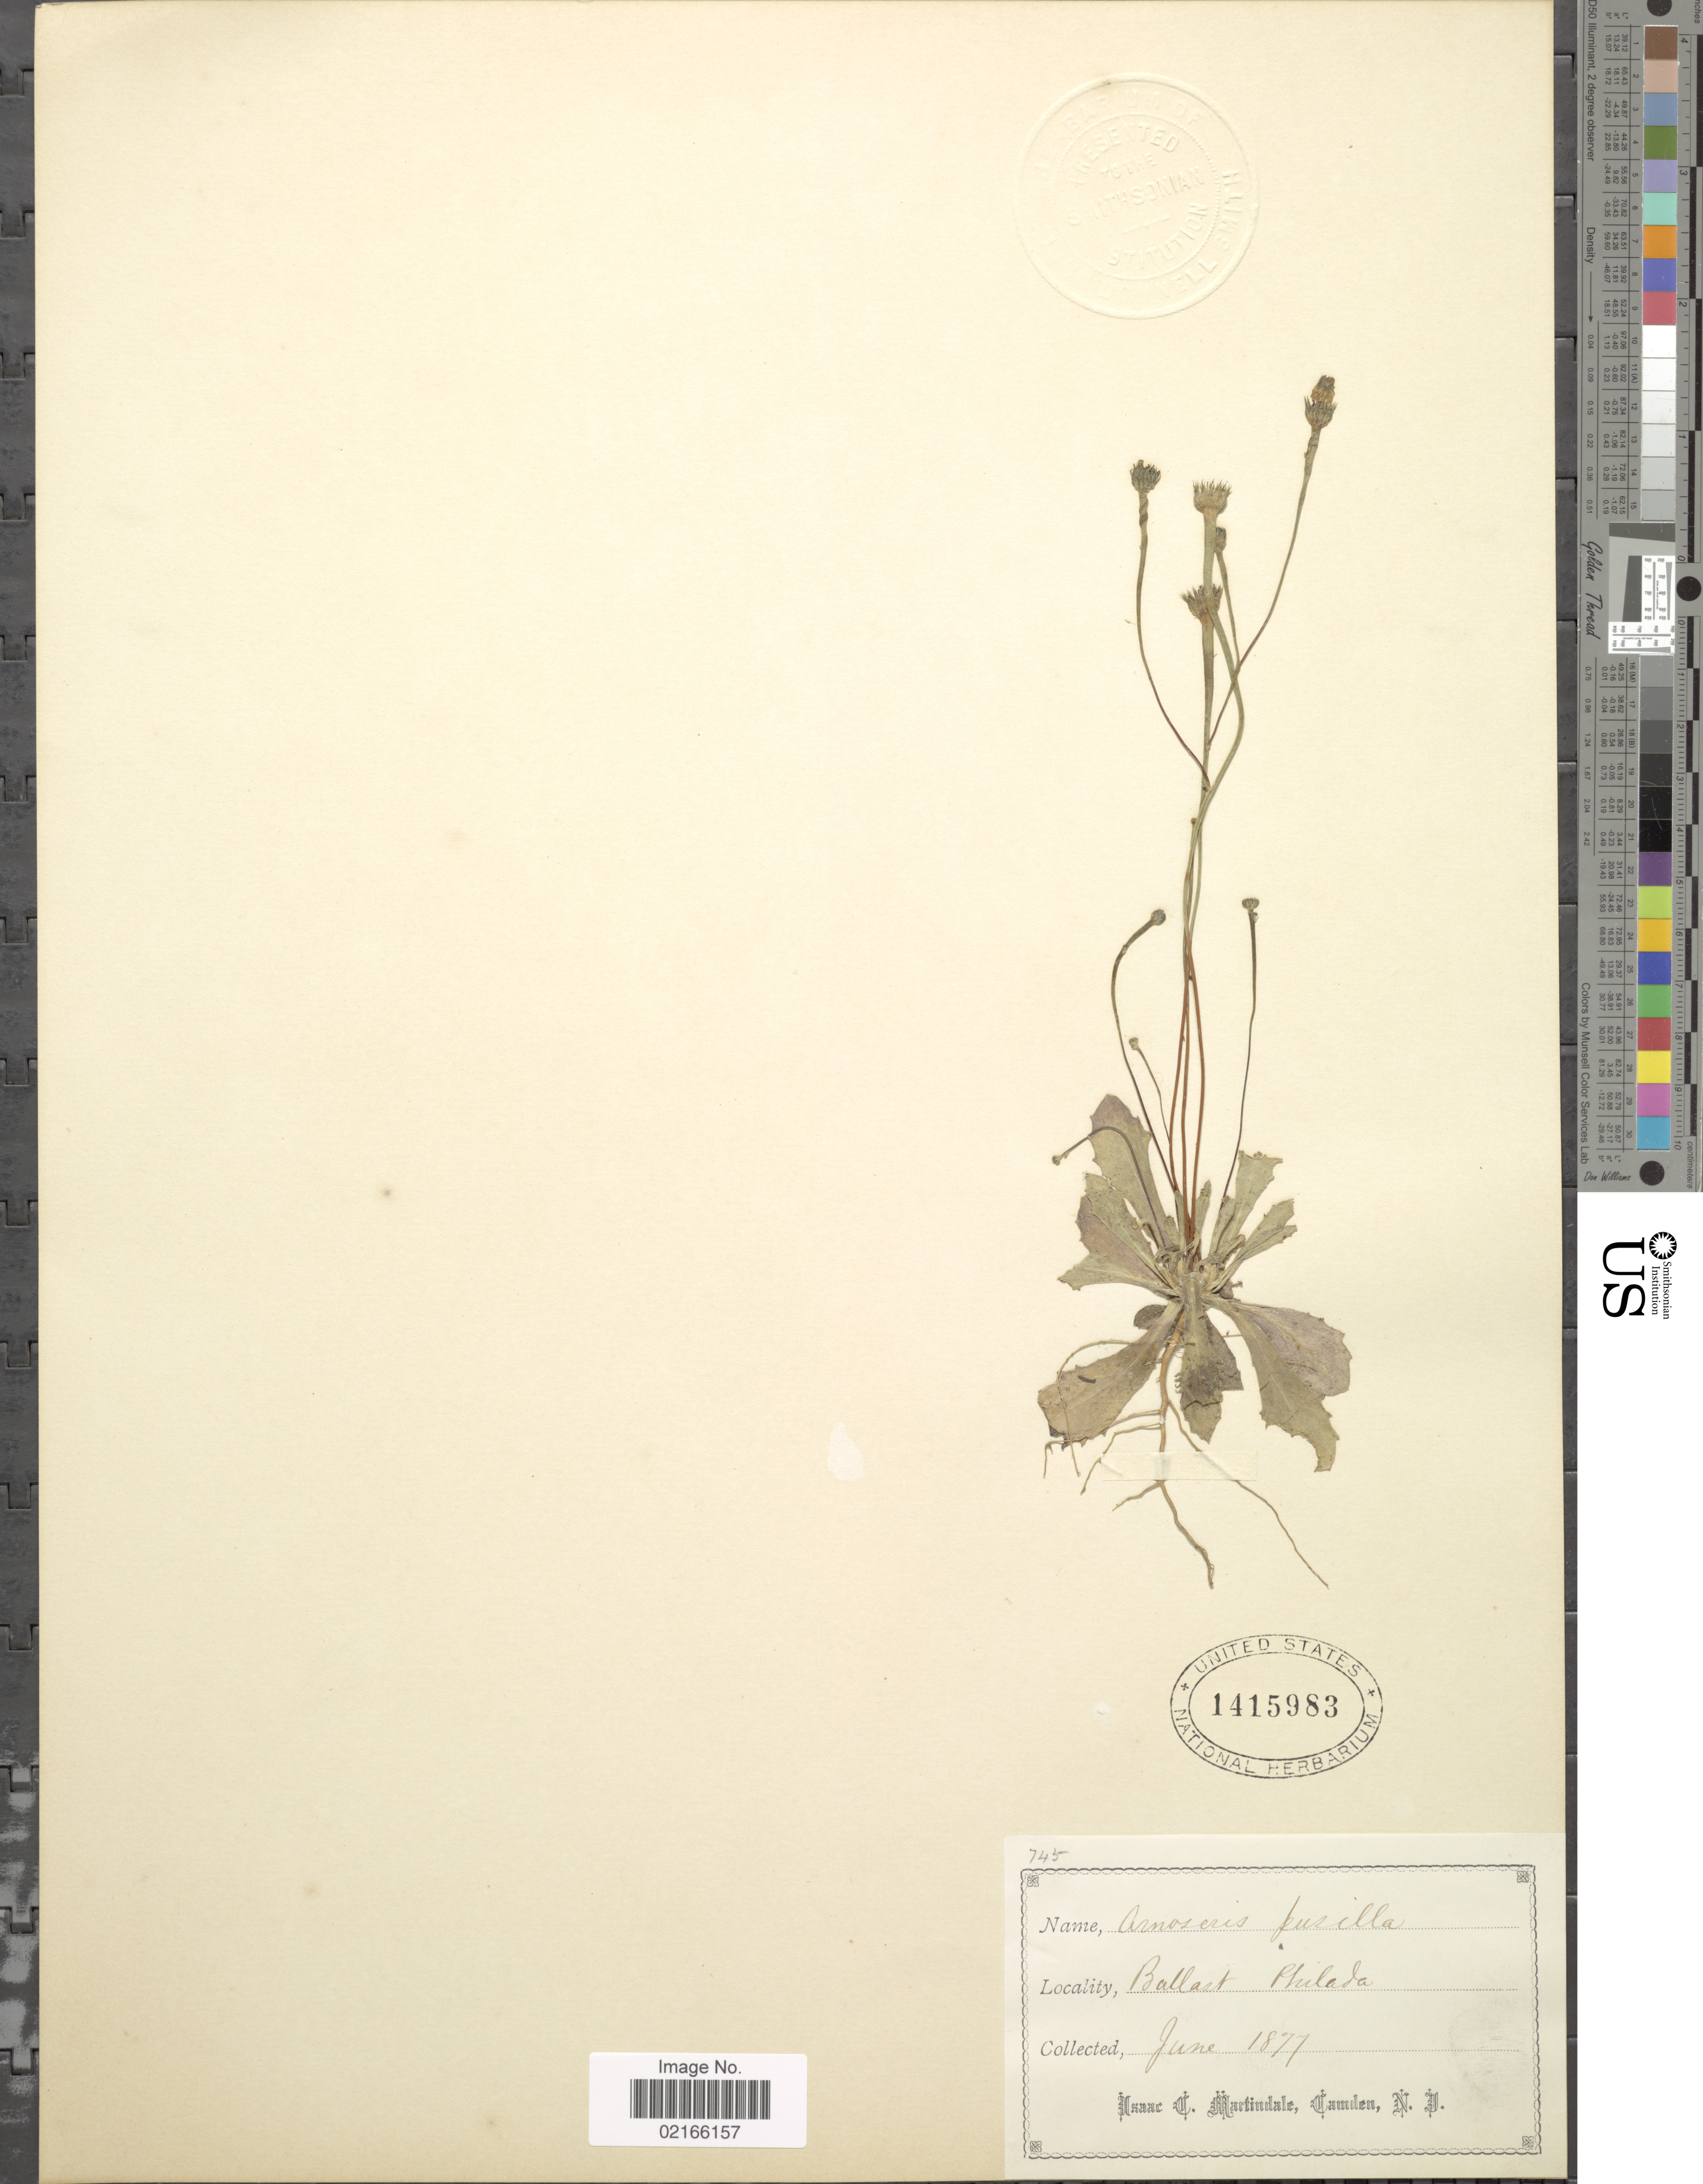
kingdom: Plantae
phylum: Tracheophyta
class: Magnoliopsida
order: Asterales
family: Asteraceae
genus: Arnoseris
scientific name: Arnoseris minima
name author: (L.) Schweigg. & Körte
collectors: I. C. Martindale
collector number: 745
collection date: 1877-06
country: United States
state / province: Pennsylvania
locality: Ballast, Philada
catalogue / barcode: US 1415983